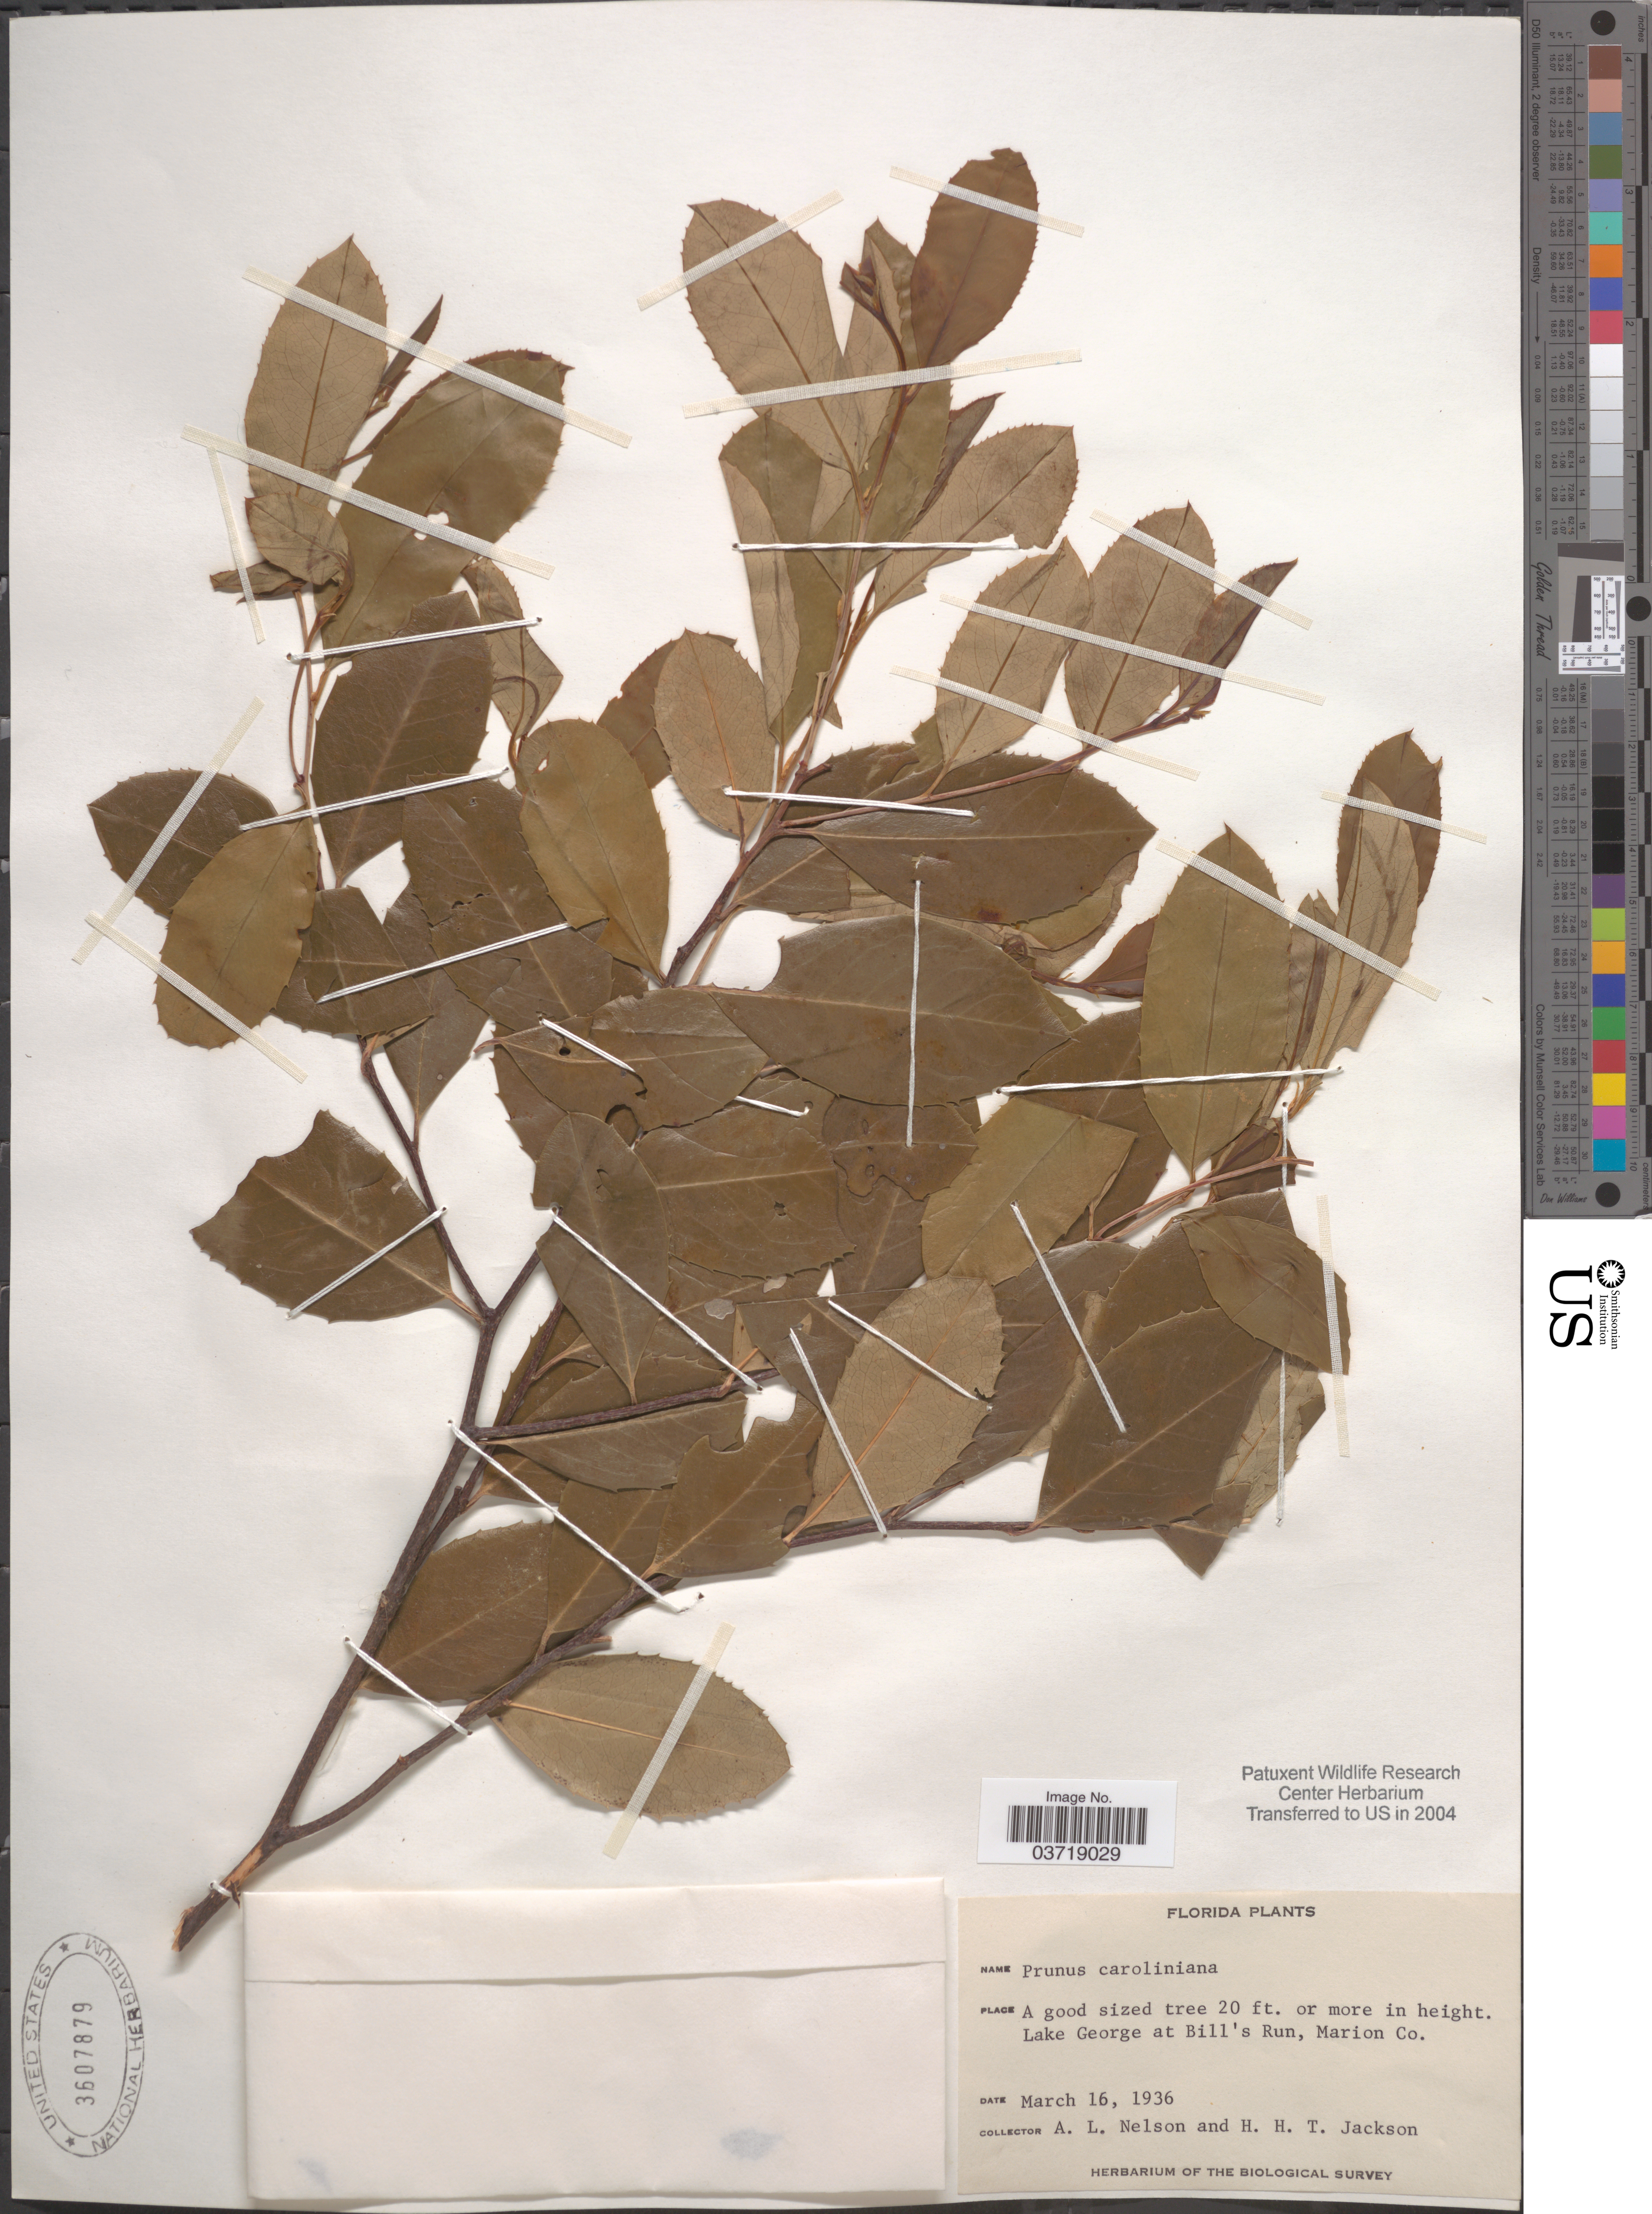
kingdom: Plantae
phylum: Tracheophyta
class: Magnoliopsida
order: Rosales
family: Rosaceae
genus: Prunus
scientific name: Prunus caroliniana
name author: (Mill.) Aiton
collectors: A. L. Nelson & H. Jackson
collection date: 1936-03-16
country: United States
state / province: Florida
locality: Lake George at Bill's Run, Marion Co.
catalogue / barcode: US 3607879